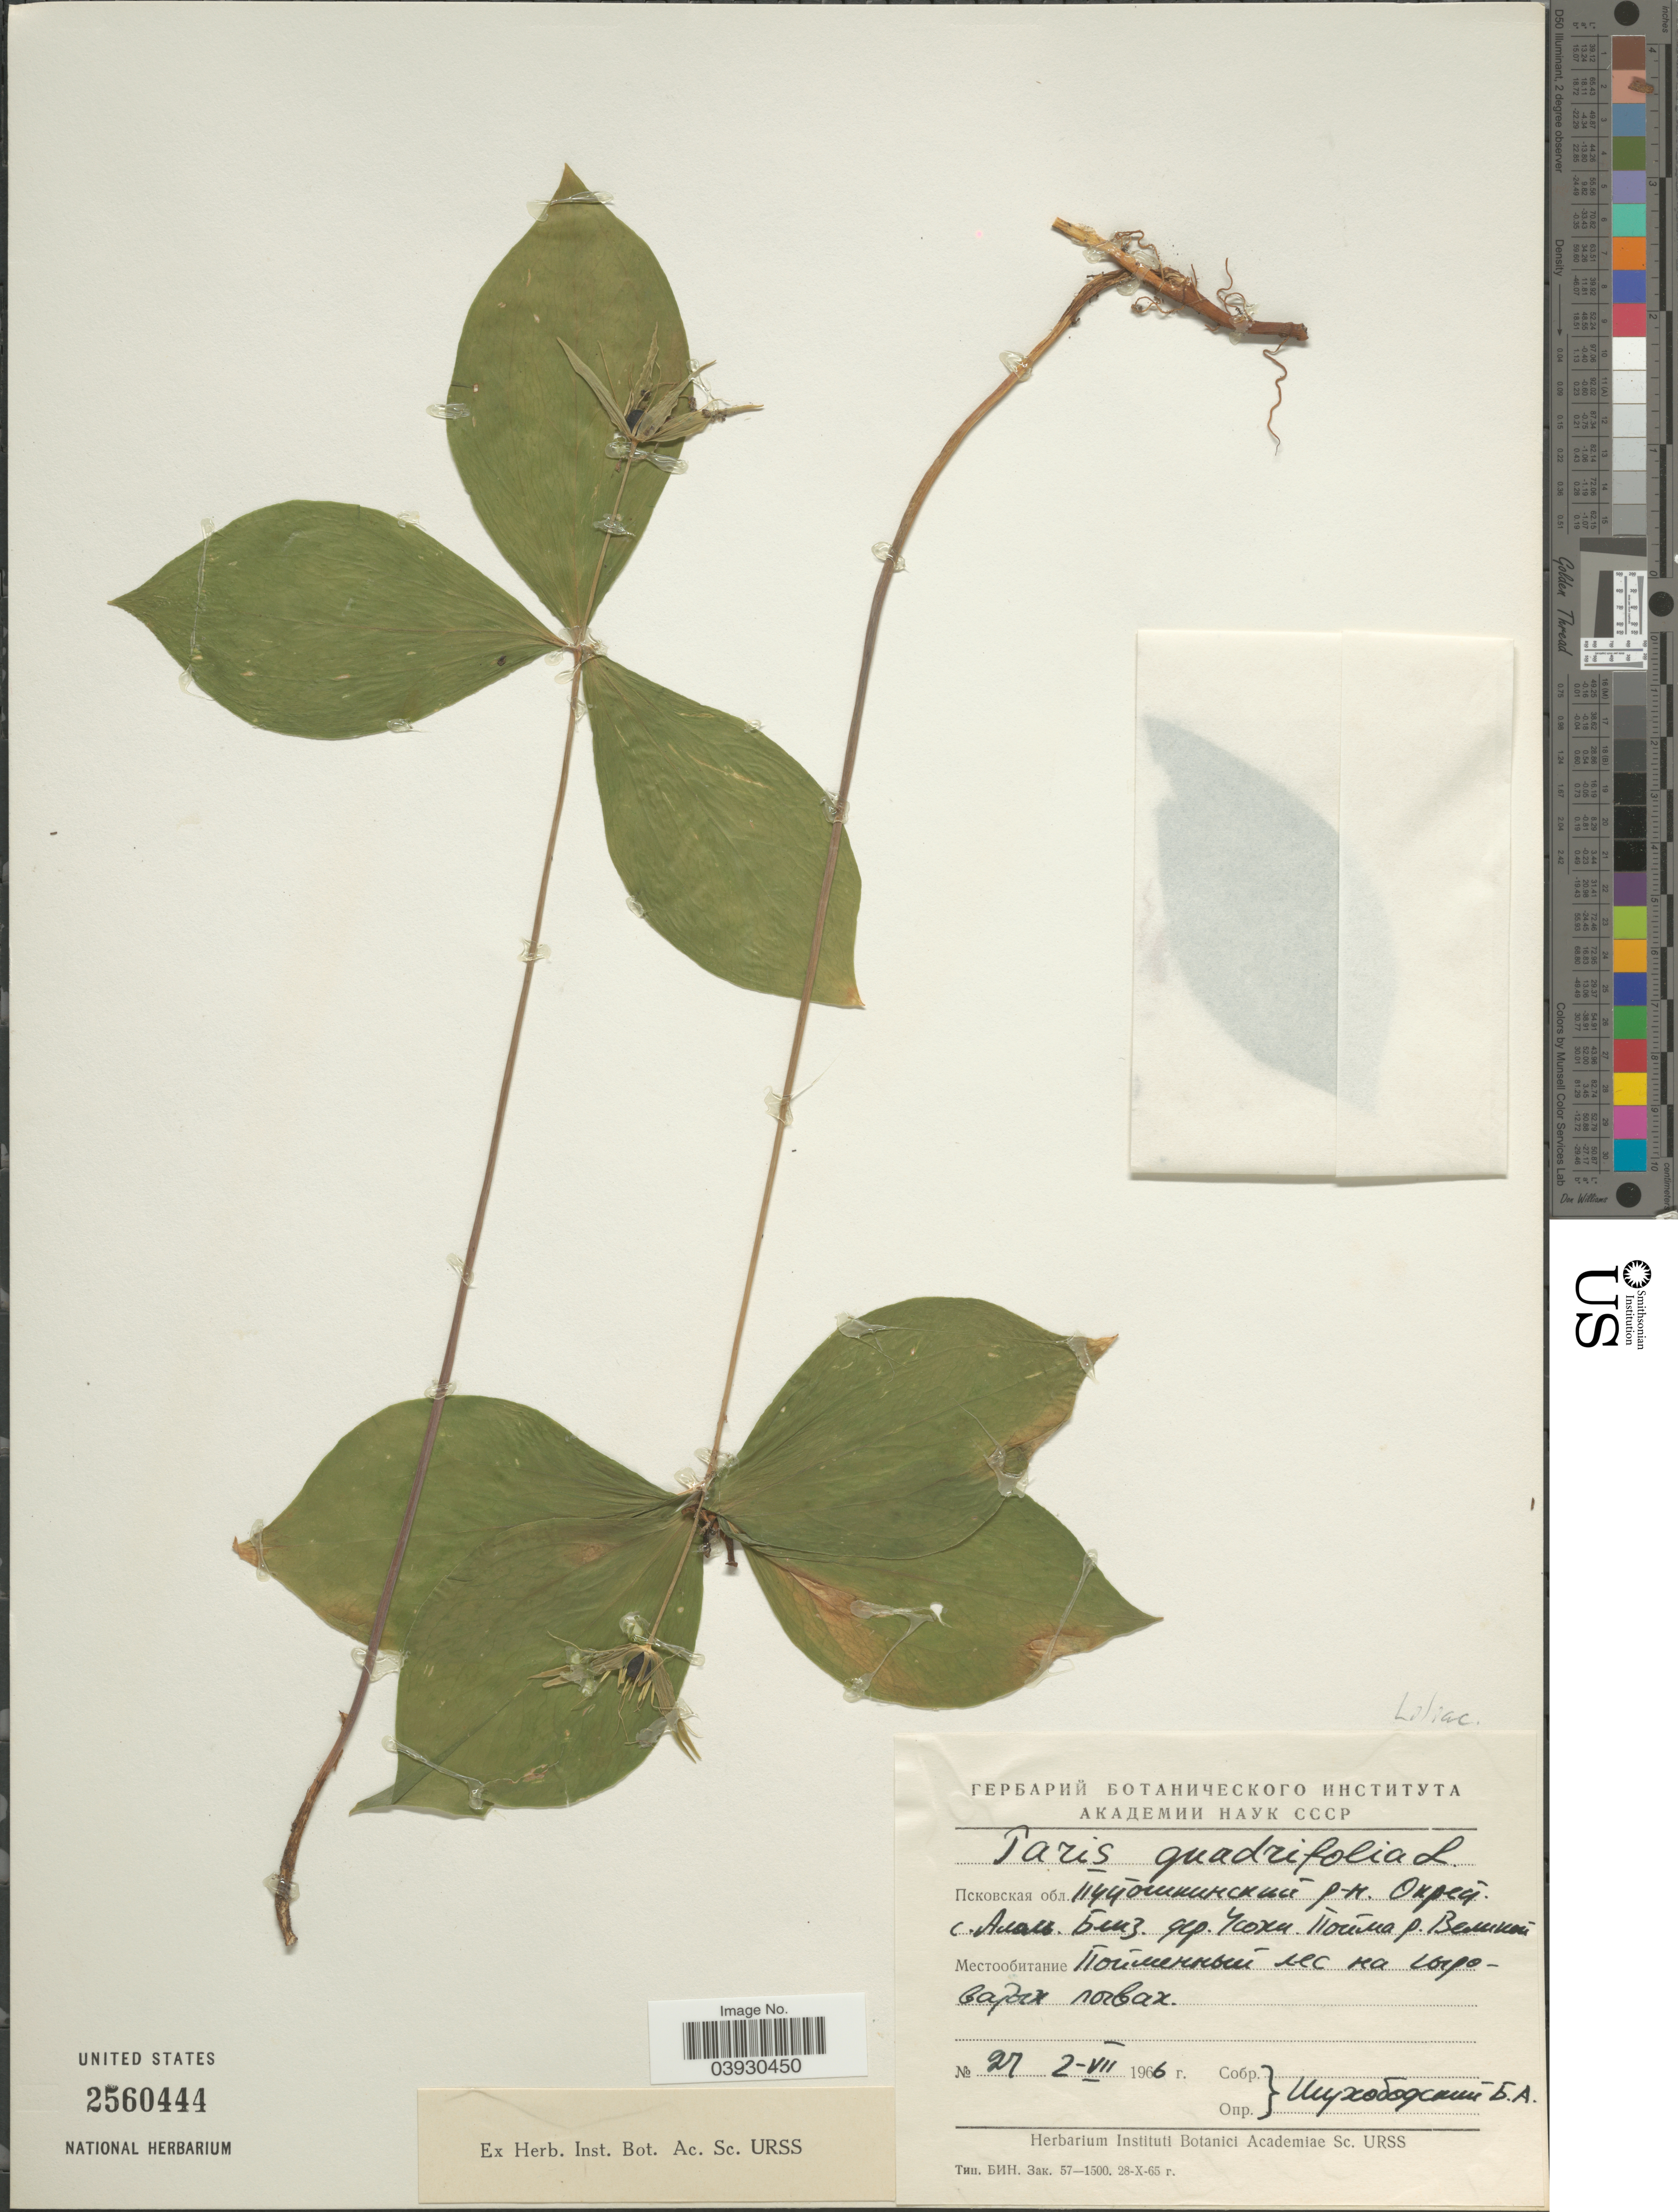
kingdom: Plantae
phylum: Tracheophyta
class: Liliopsida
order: Liliales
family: Melanthiaceae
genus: Paris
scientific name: Paris quadrifolia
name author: L.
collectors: B. Shukhobodskiy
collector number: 27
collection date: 1966-07-02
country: Russian Federation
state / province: Pskov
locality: Vicinity of village Alol, near village Usokhi, river Velikaya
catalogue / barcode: US 2560444